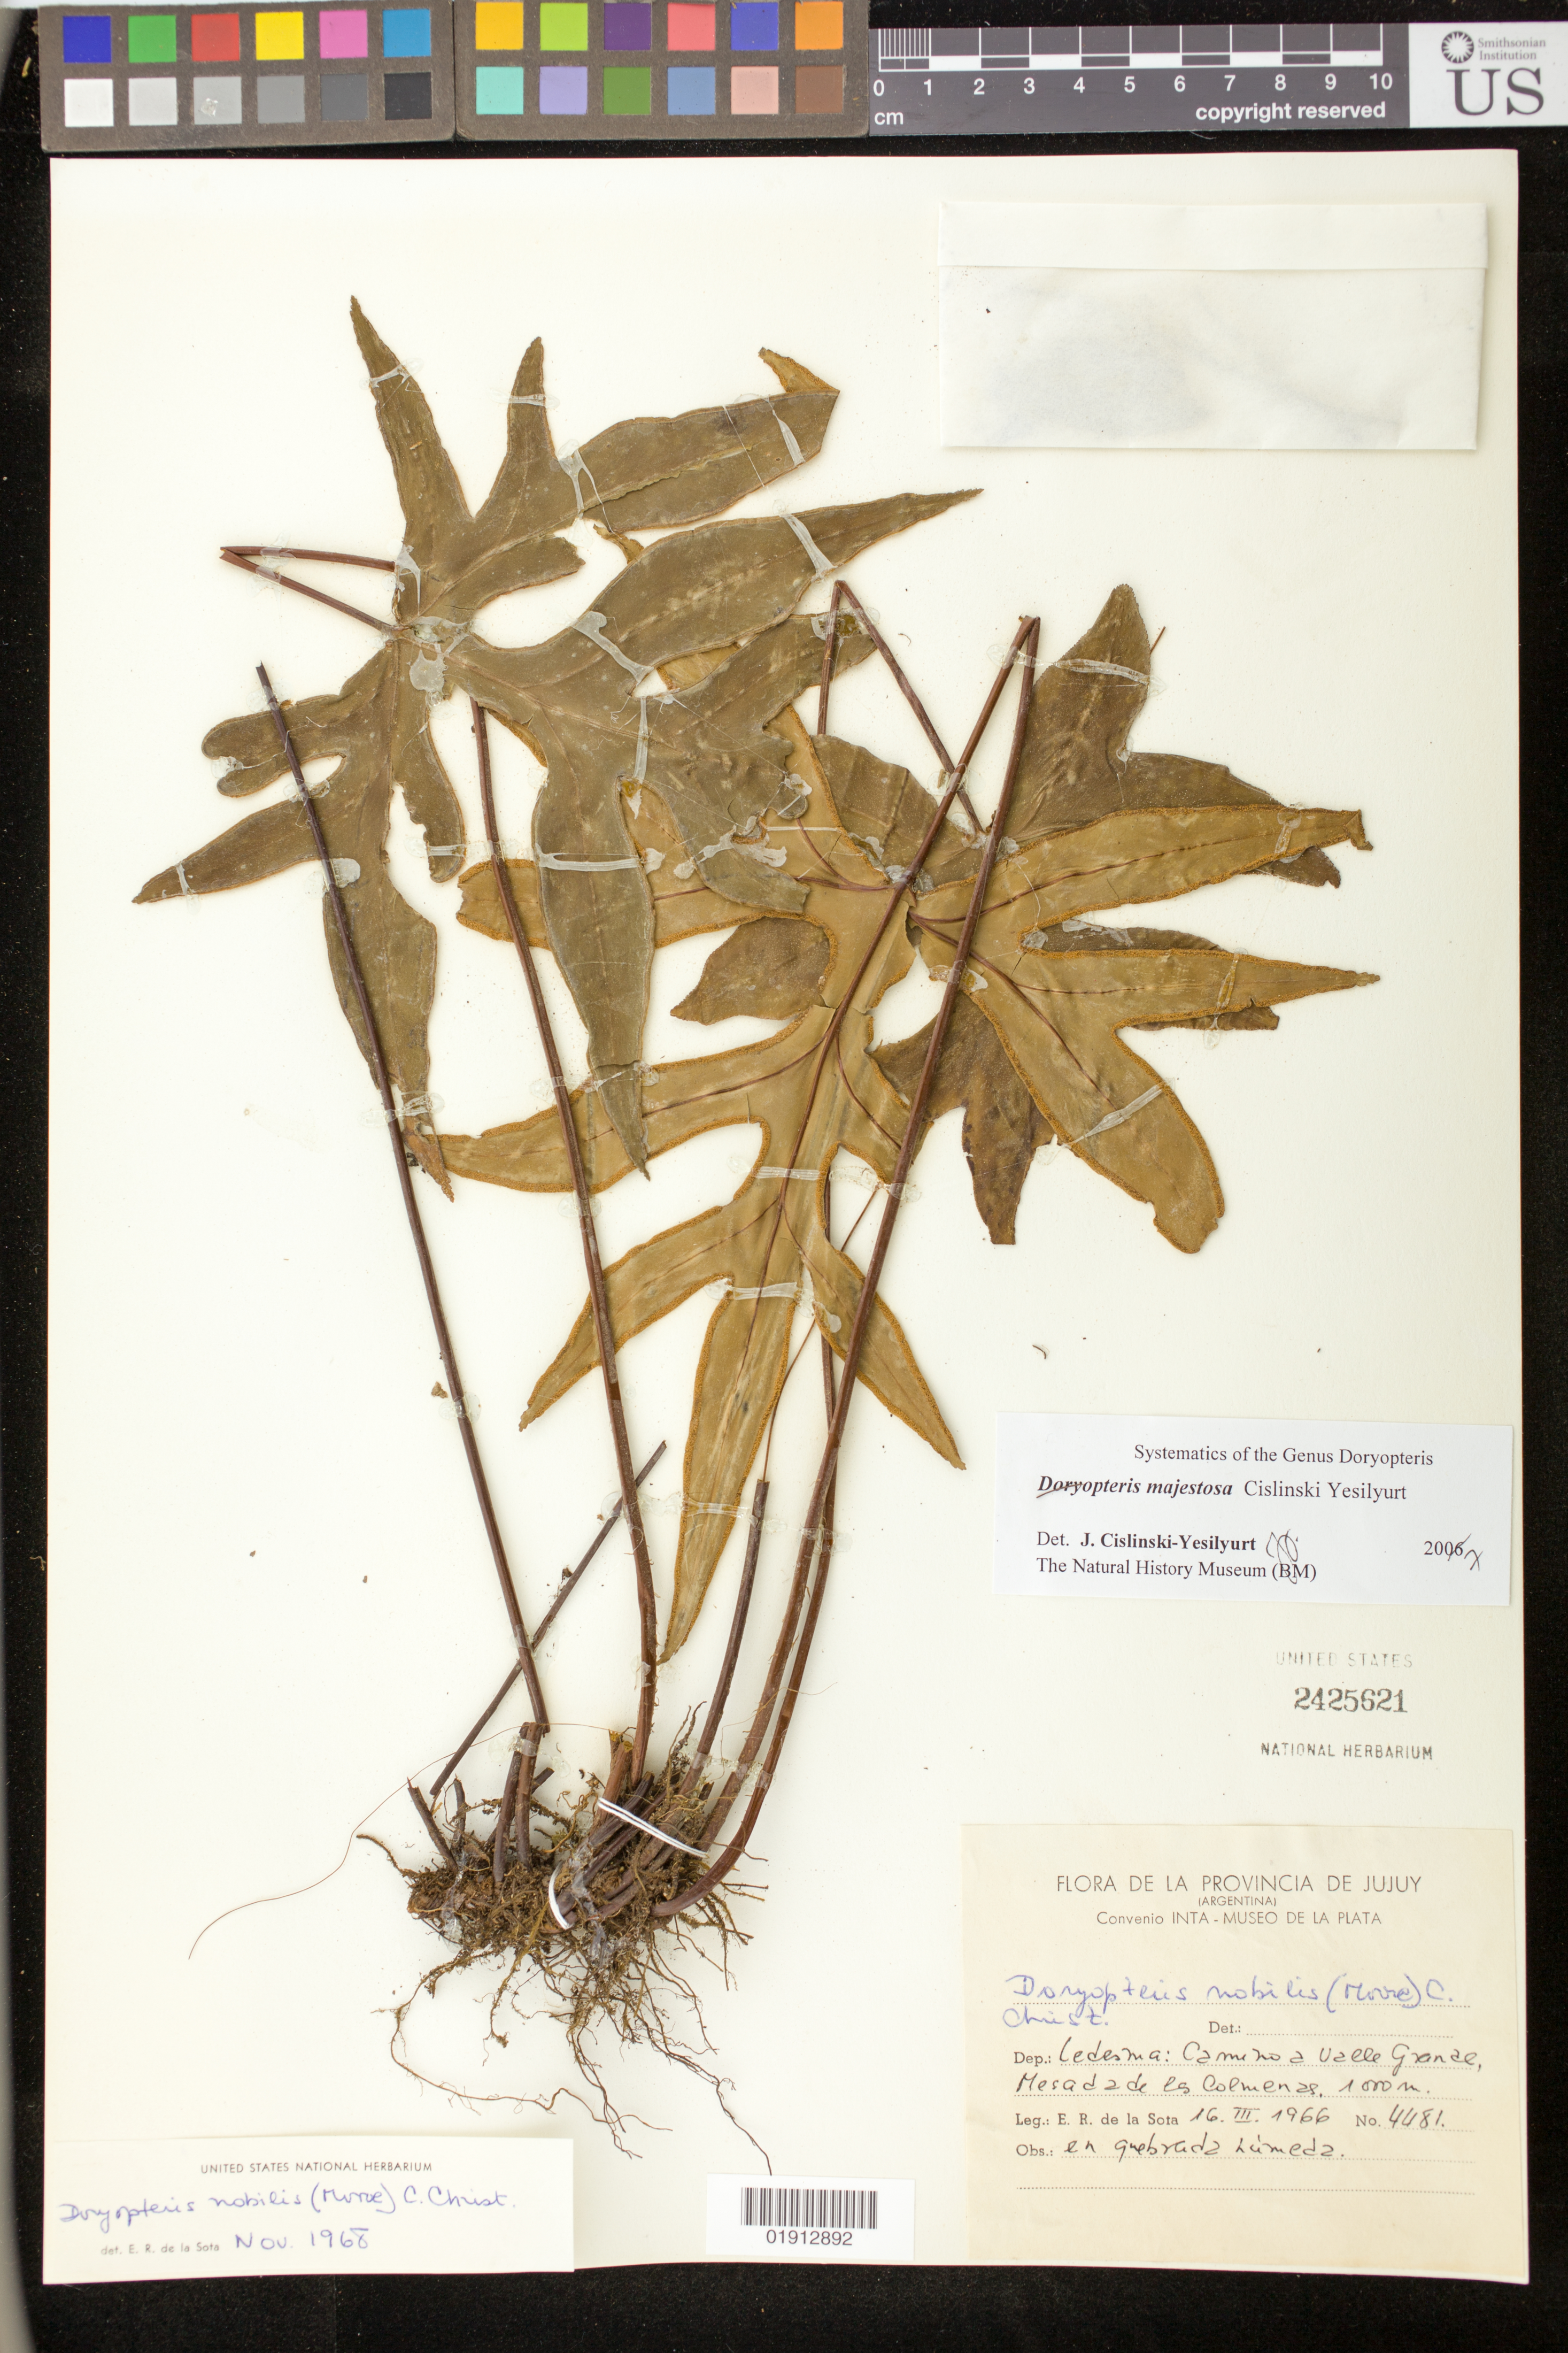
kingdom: Plantae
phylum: Tracheophyta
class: Polypodiopsida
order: Polypodiales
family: Pteridaceae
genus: Doryopteris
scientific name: Doryopteris majestosa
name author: Yesilyurt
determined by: Yesilyurt, J. C.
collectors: E. R. de la Sota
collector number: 4481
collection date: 1966-03-16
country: Argentina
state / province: Jujuy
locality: Convenio INTA-Museo de la Plata, Ledesma: Camino a Valle Grande, Mesa da de las Colmenas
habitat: en quebrada humeda.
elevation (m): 1000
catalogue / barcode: US 2425621